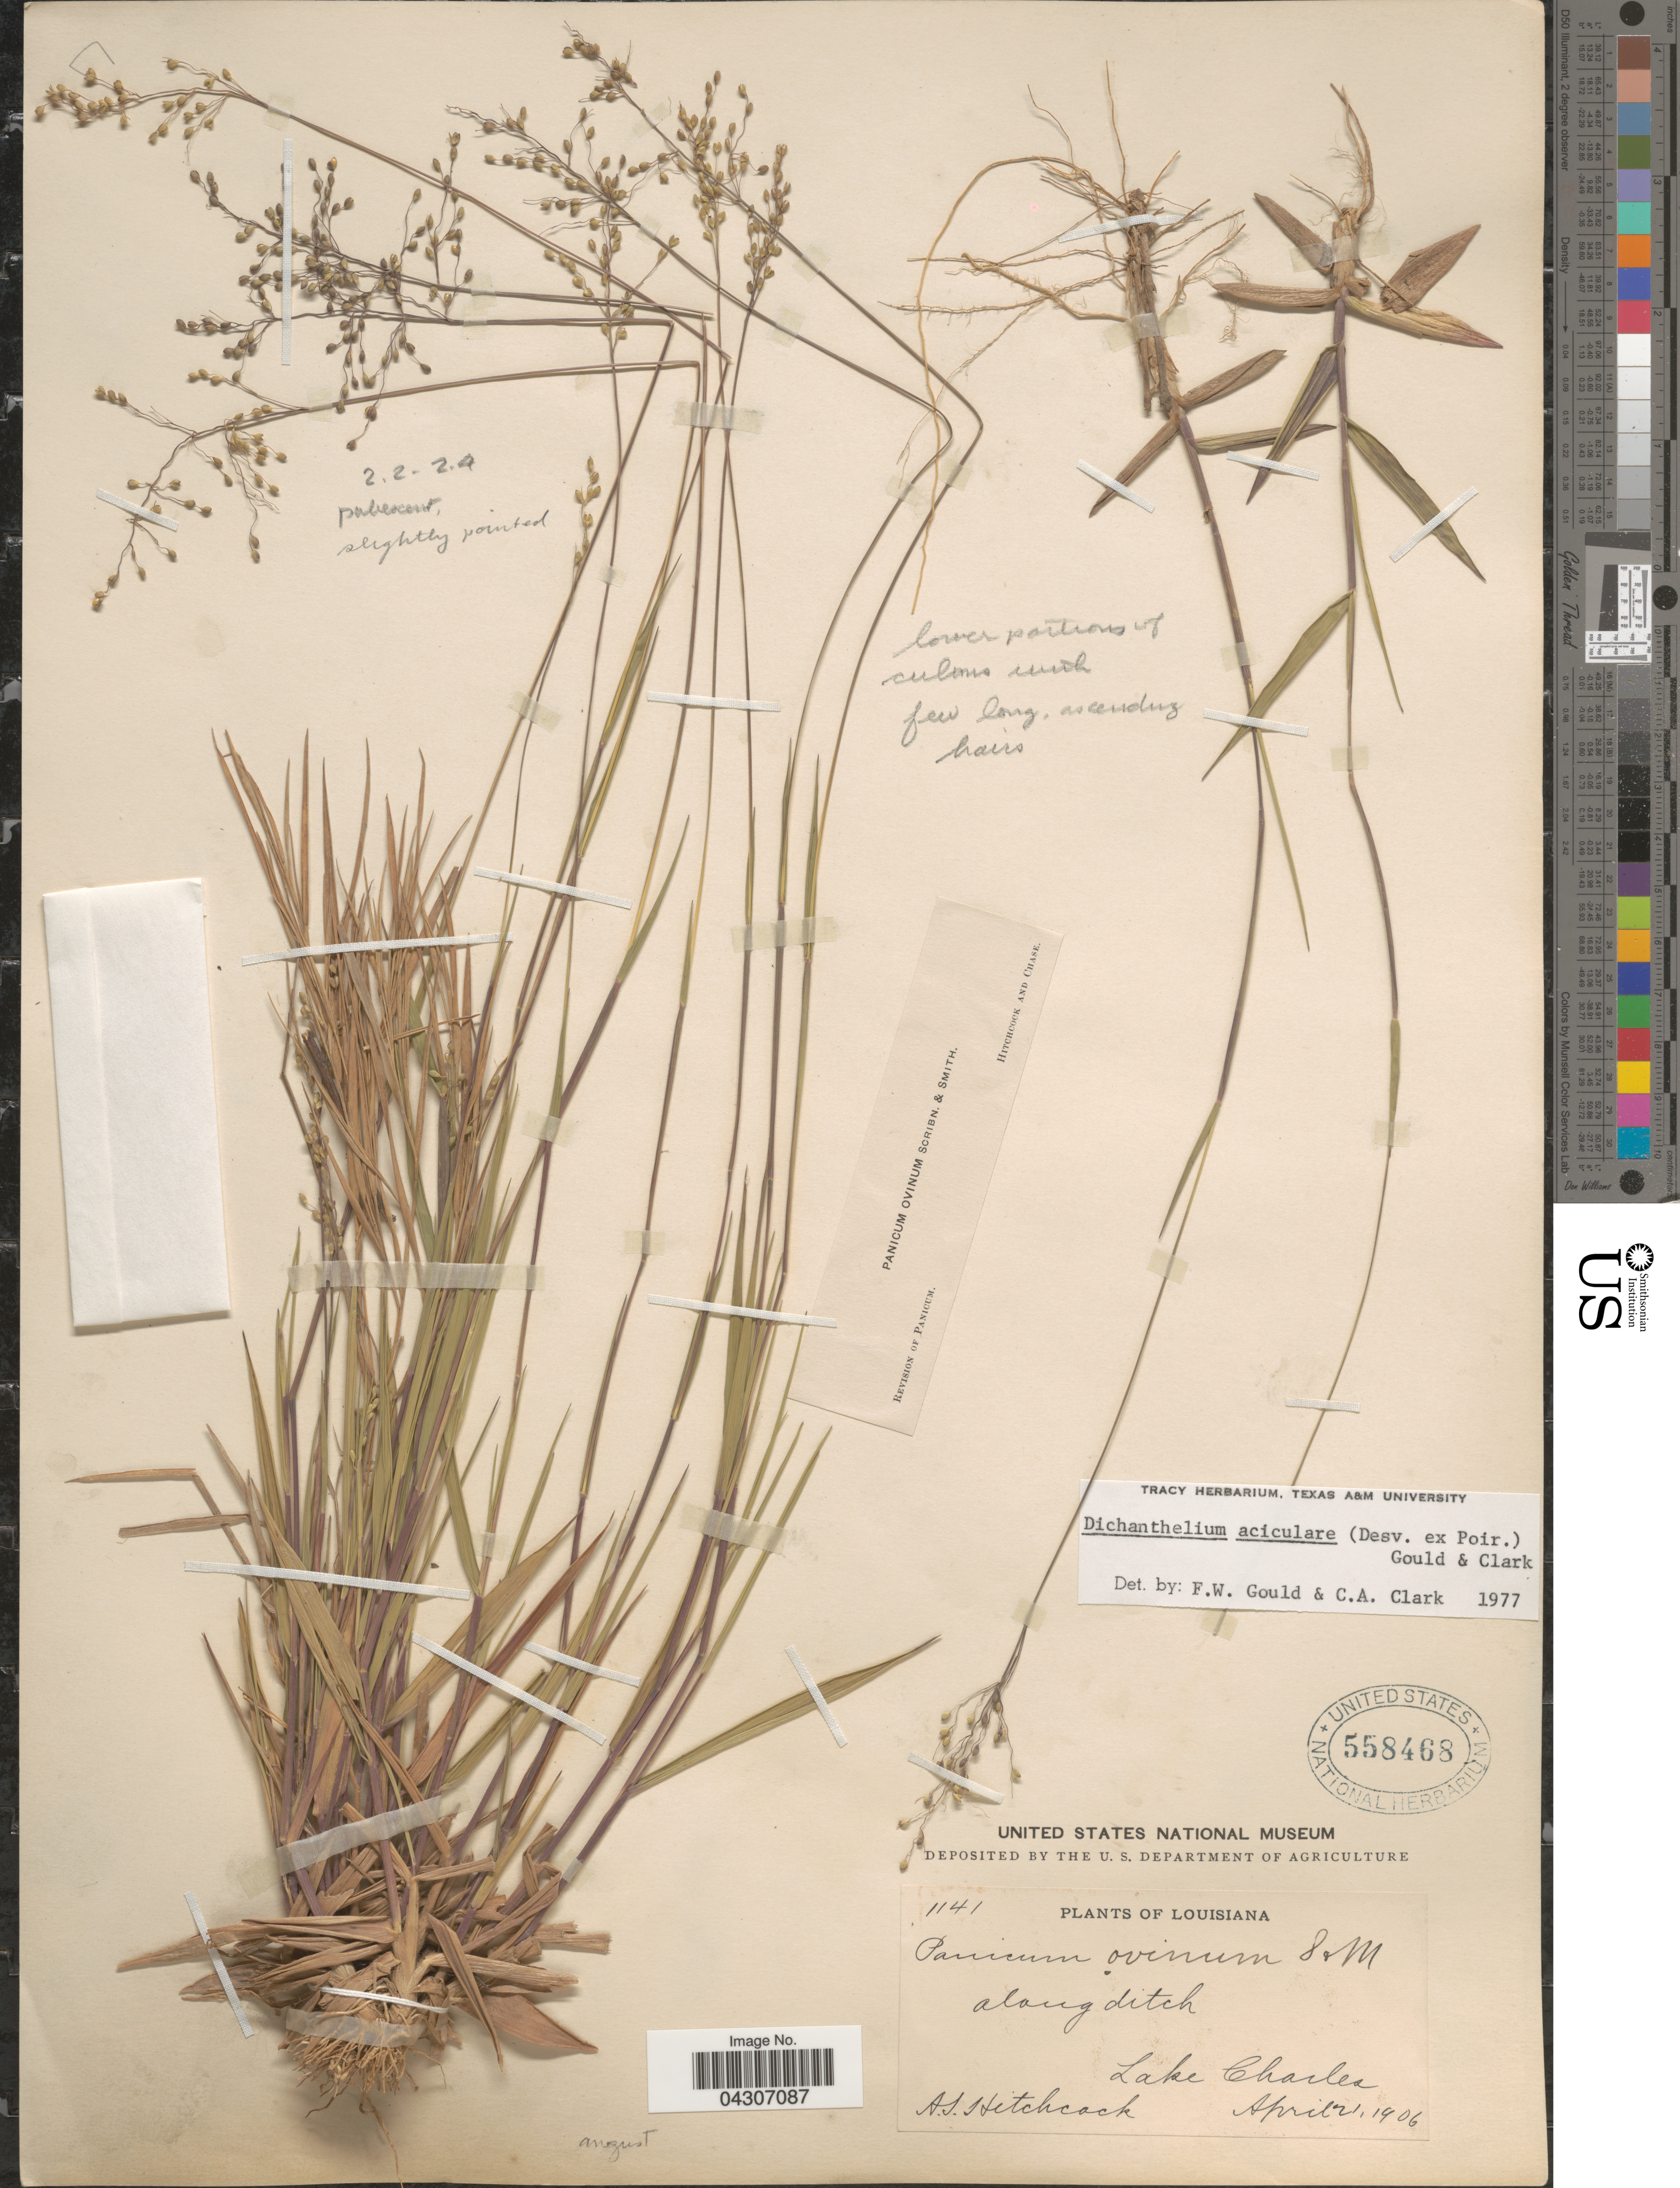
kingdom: Plantae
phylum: Tracheophyta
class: Liliopsida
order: Poales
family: Poaceae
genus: Dichanthelium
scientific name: Dichanthelium aciculare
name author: (Desv. ex Poir.) Gould & C.A. Clark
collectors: A. S. Hitchcock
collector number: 1141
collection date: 1906-04-21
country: United States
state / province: Louisiana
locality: Along ditch. Lake Charles.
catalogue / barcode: US 558468